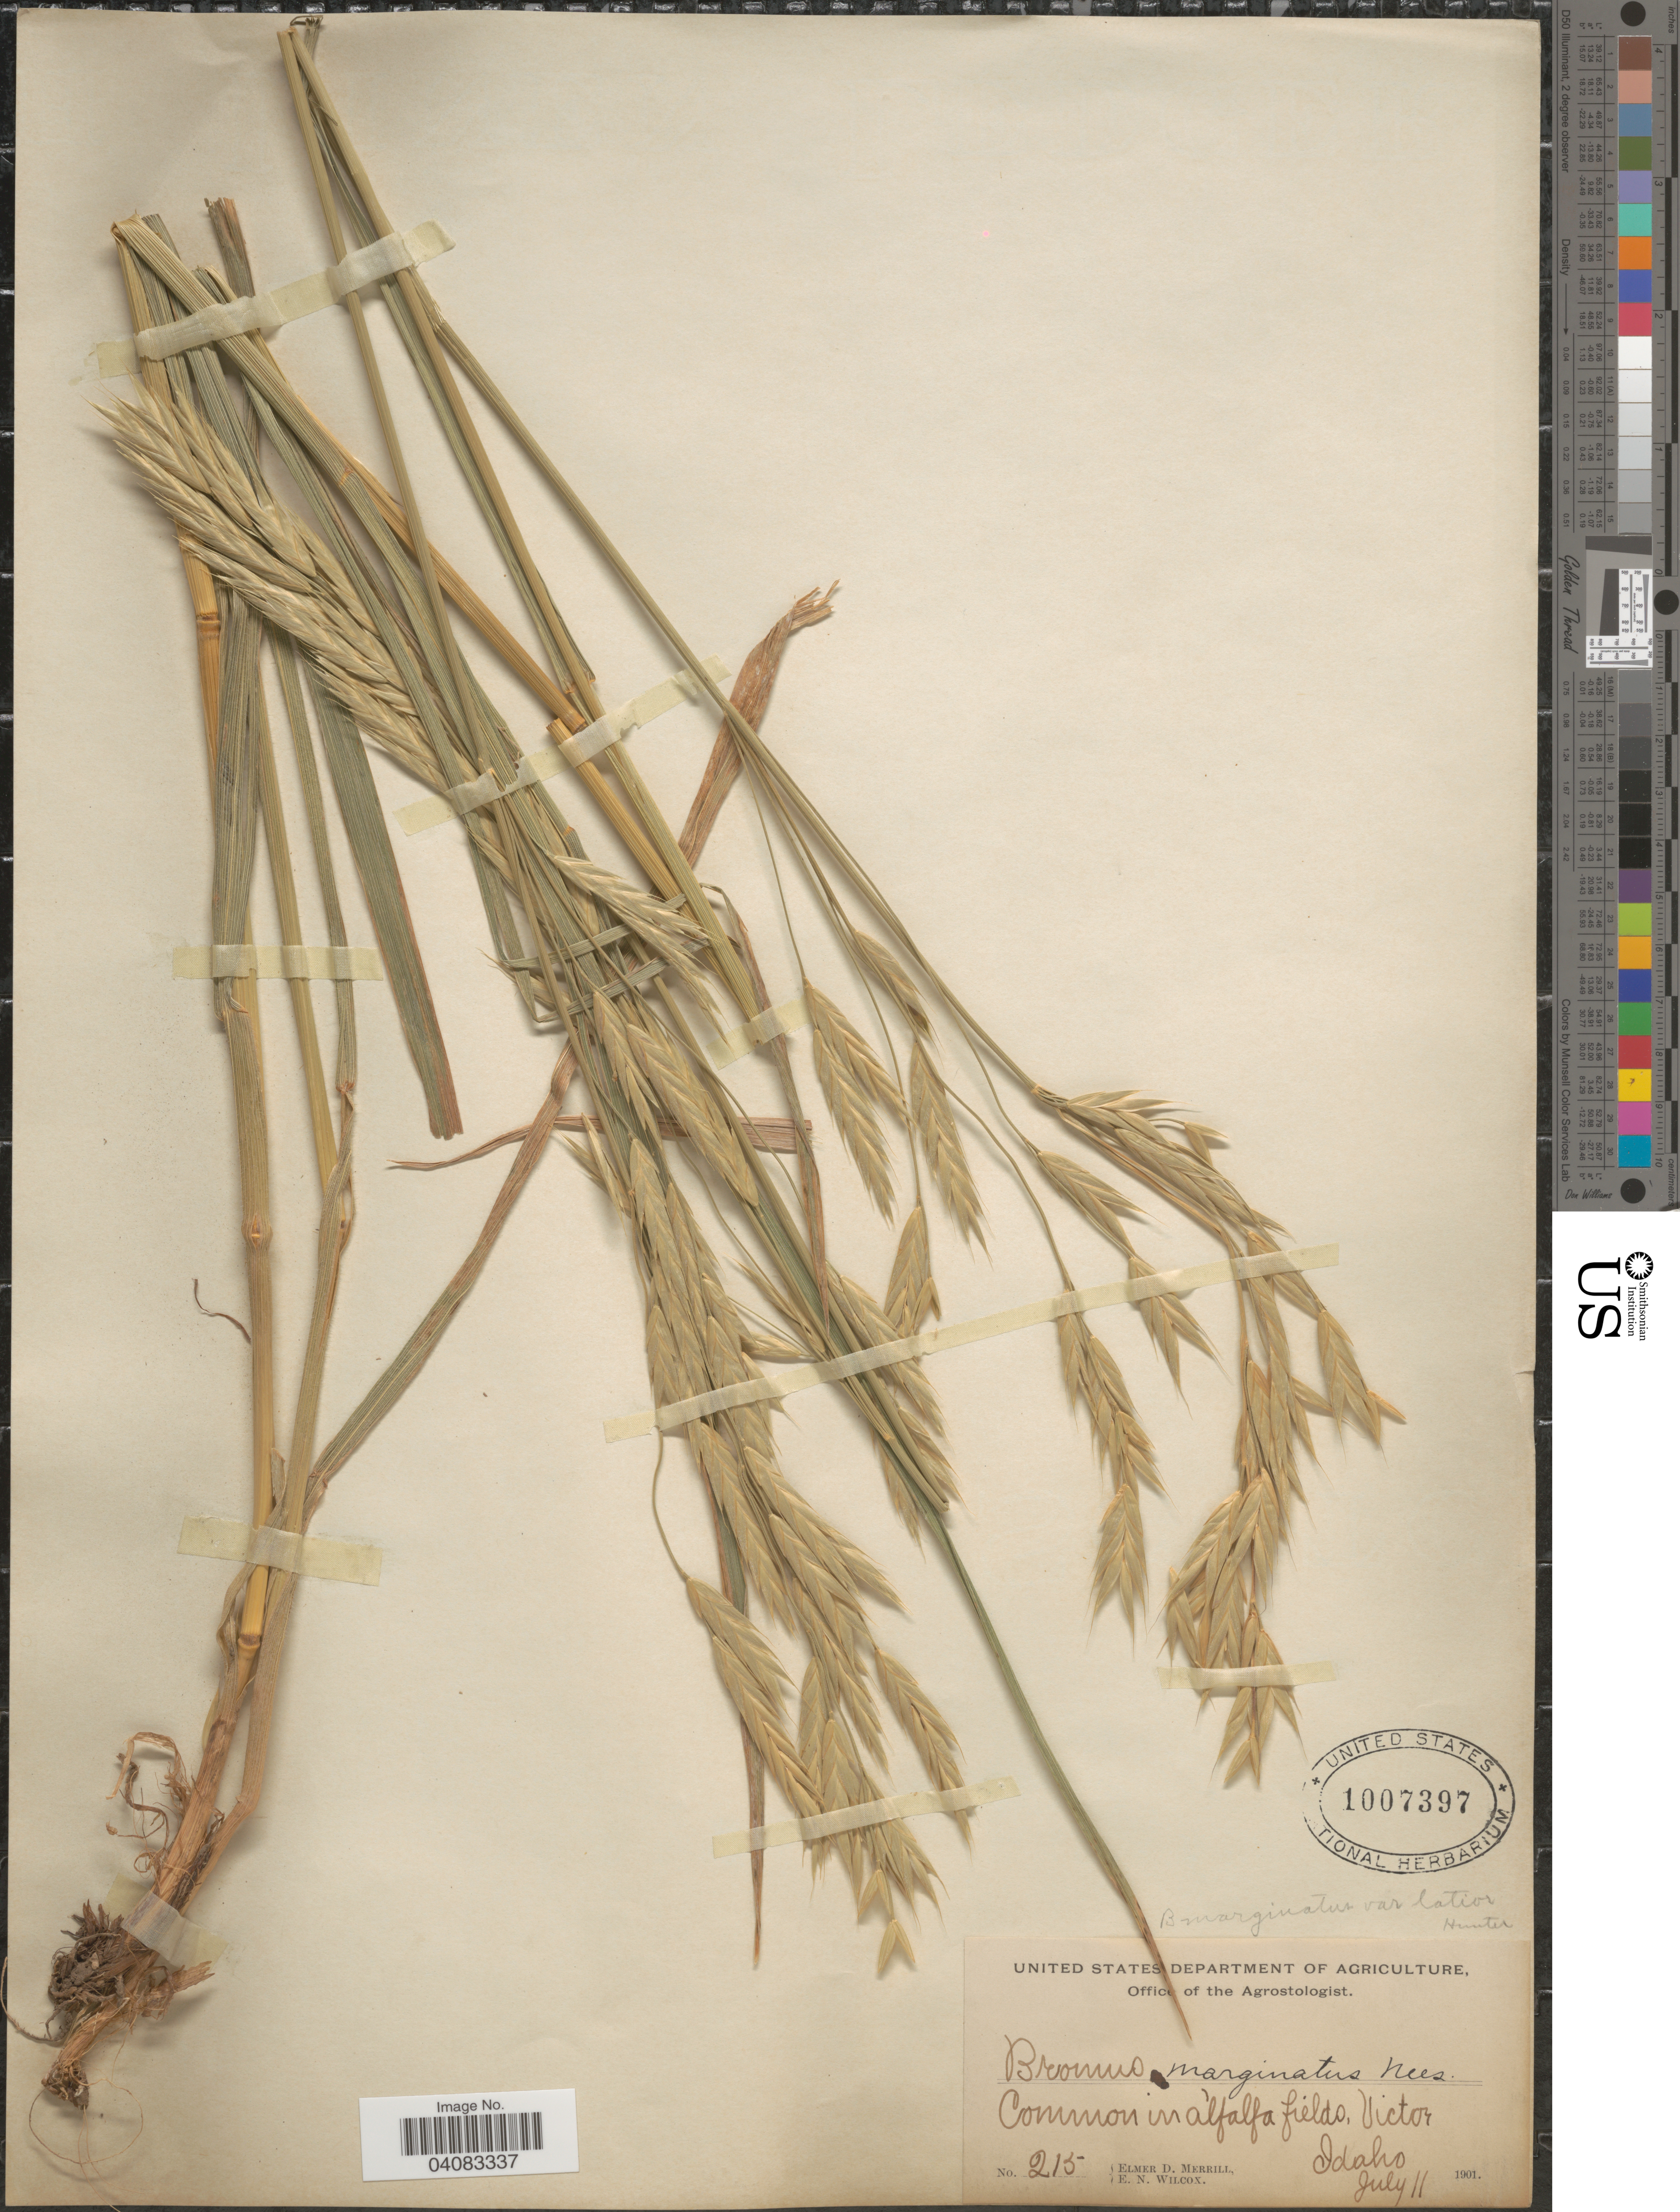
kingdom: Plantae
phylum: Tracheophyta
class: Liliopsida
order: Poales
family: Poaceae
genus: Bromus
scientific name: Bromus marginatus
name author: Nees ex Steud.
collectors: E. D. Merrill & E. Wilcox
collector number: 215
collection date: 1901-07-11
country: United States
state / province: Idaho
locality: Victor.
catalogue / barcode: US 1007397